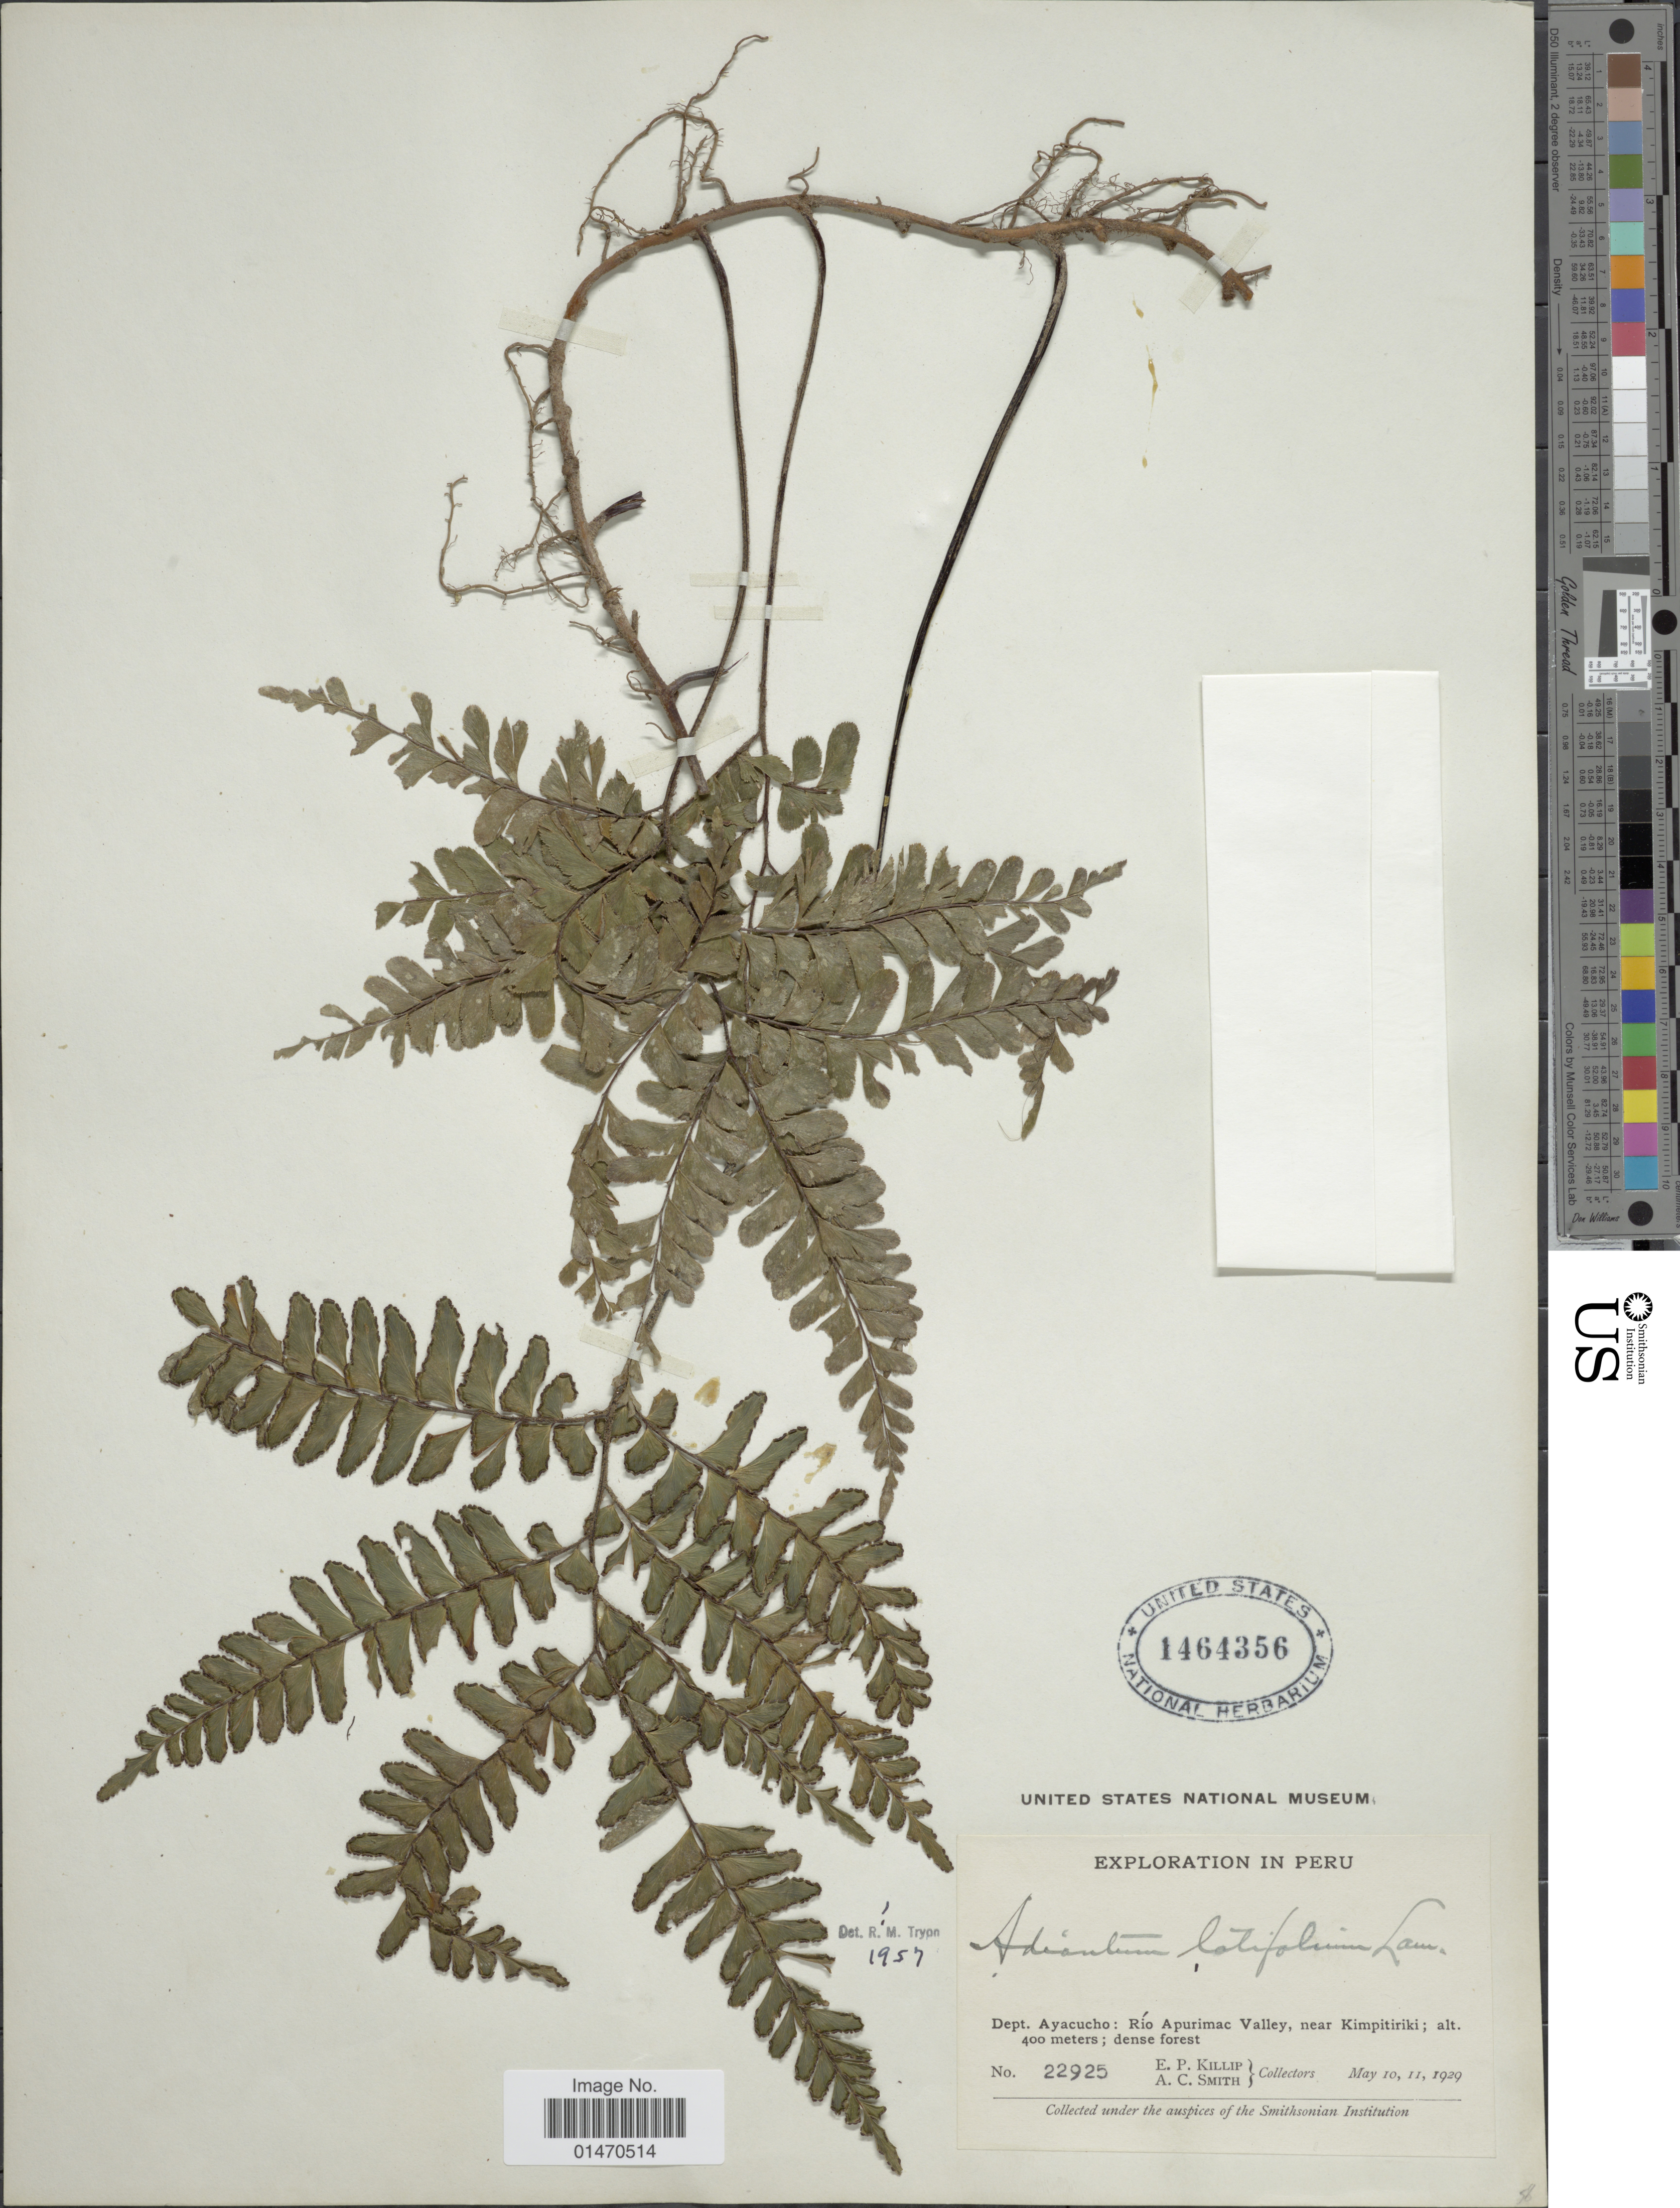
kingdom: Plantae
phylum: Tracheophyta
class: Polypodiopsida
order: Polypodiales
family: Pteridaceae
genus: Adiantum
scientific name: Adiantum latifolium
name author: Lam.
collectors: E. P. Killip & A. C. Smith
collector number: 22925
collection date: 1929-05-10/1929-05-11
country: Peru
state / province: Ayacucho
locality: Dept. Ayacucho: Rio Apurimac valley, near Kimpitiriki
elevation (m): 400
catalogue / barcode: US 1464356